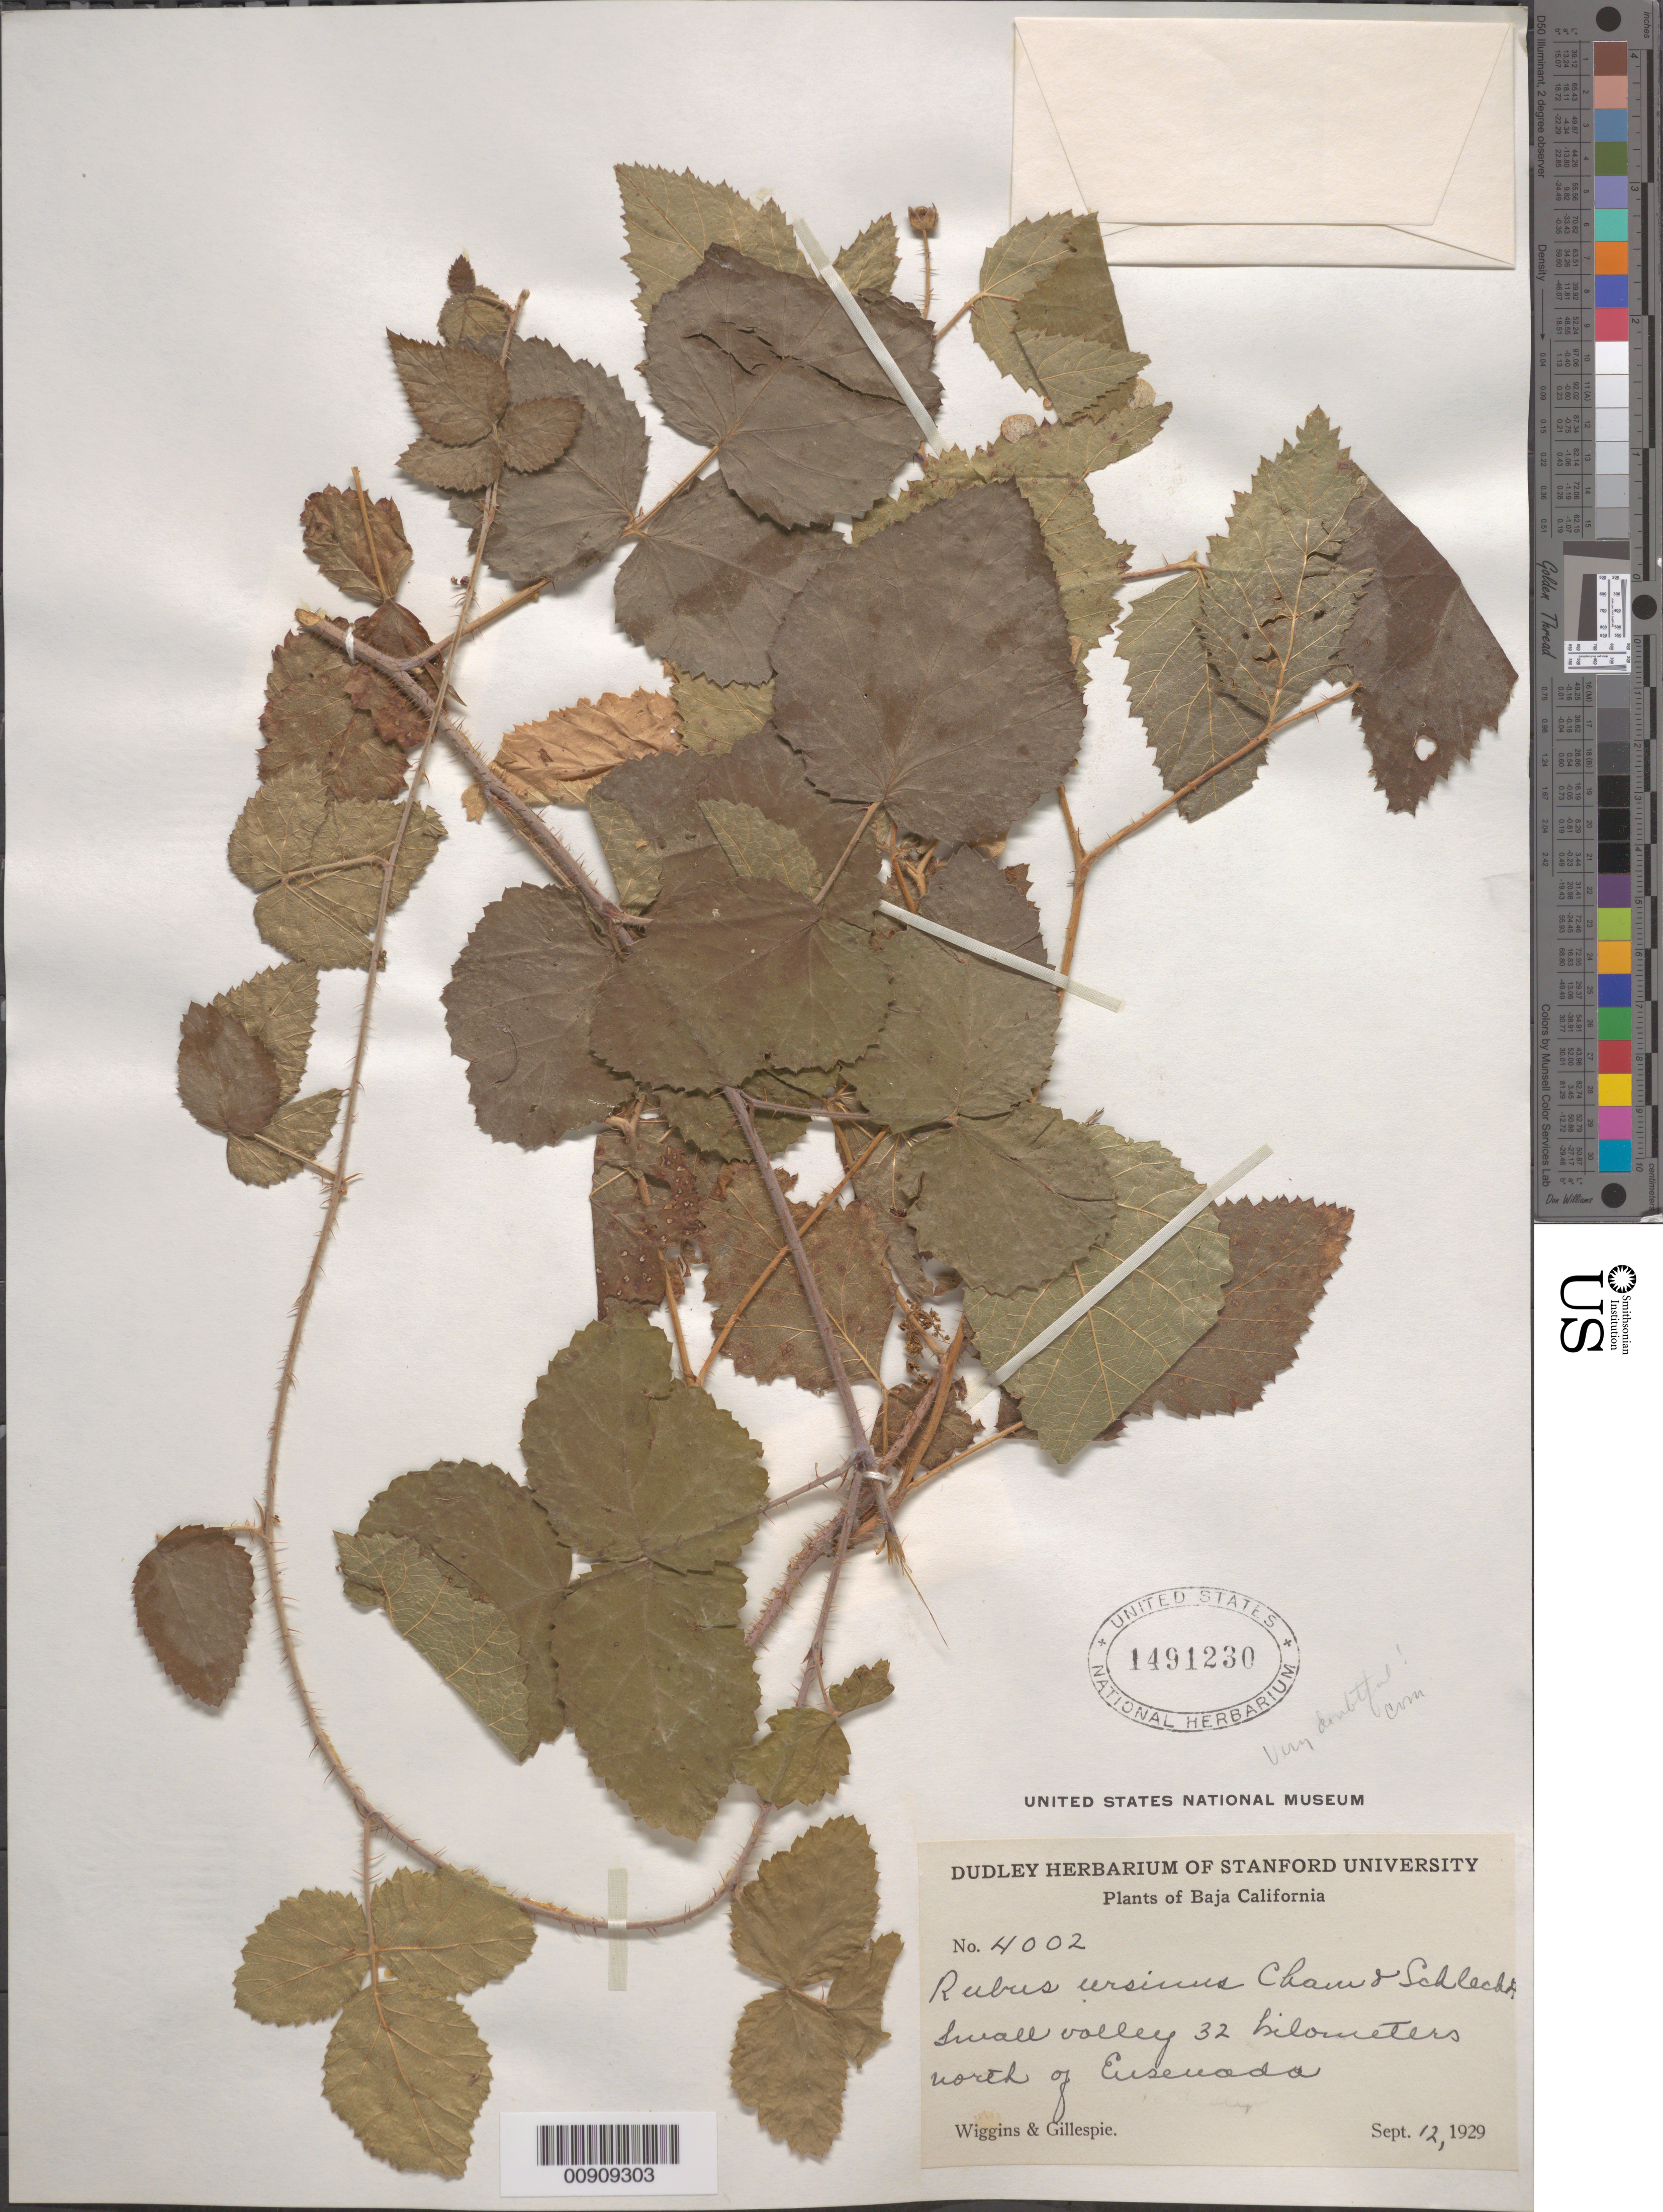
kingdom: Plantae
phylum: Tracheophyta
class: Magnoliopsida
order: Rosales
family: Rosaceae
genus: Rubus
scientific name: Rubus ursinus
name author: (Schltdl.) Cham.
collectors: -- Wiggins & -- Gillespie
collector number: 4002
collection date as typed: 12 Sep 1929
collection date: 1929-09-12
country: Mexico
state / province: Baja California Norte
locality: Small valley 32 kilometers north of Ensenada, Baja California.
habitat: Small valley.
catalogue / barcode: US 1491230